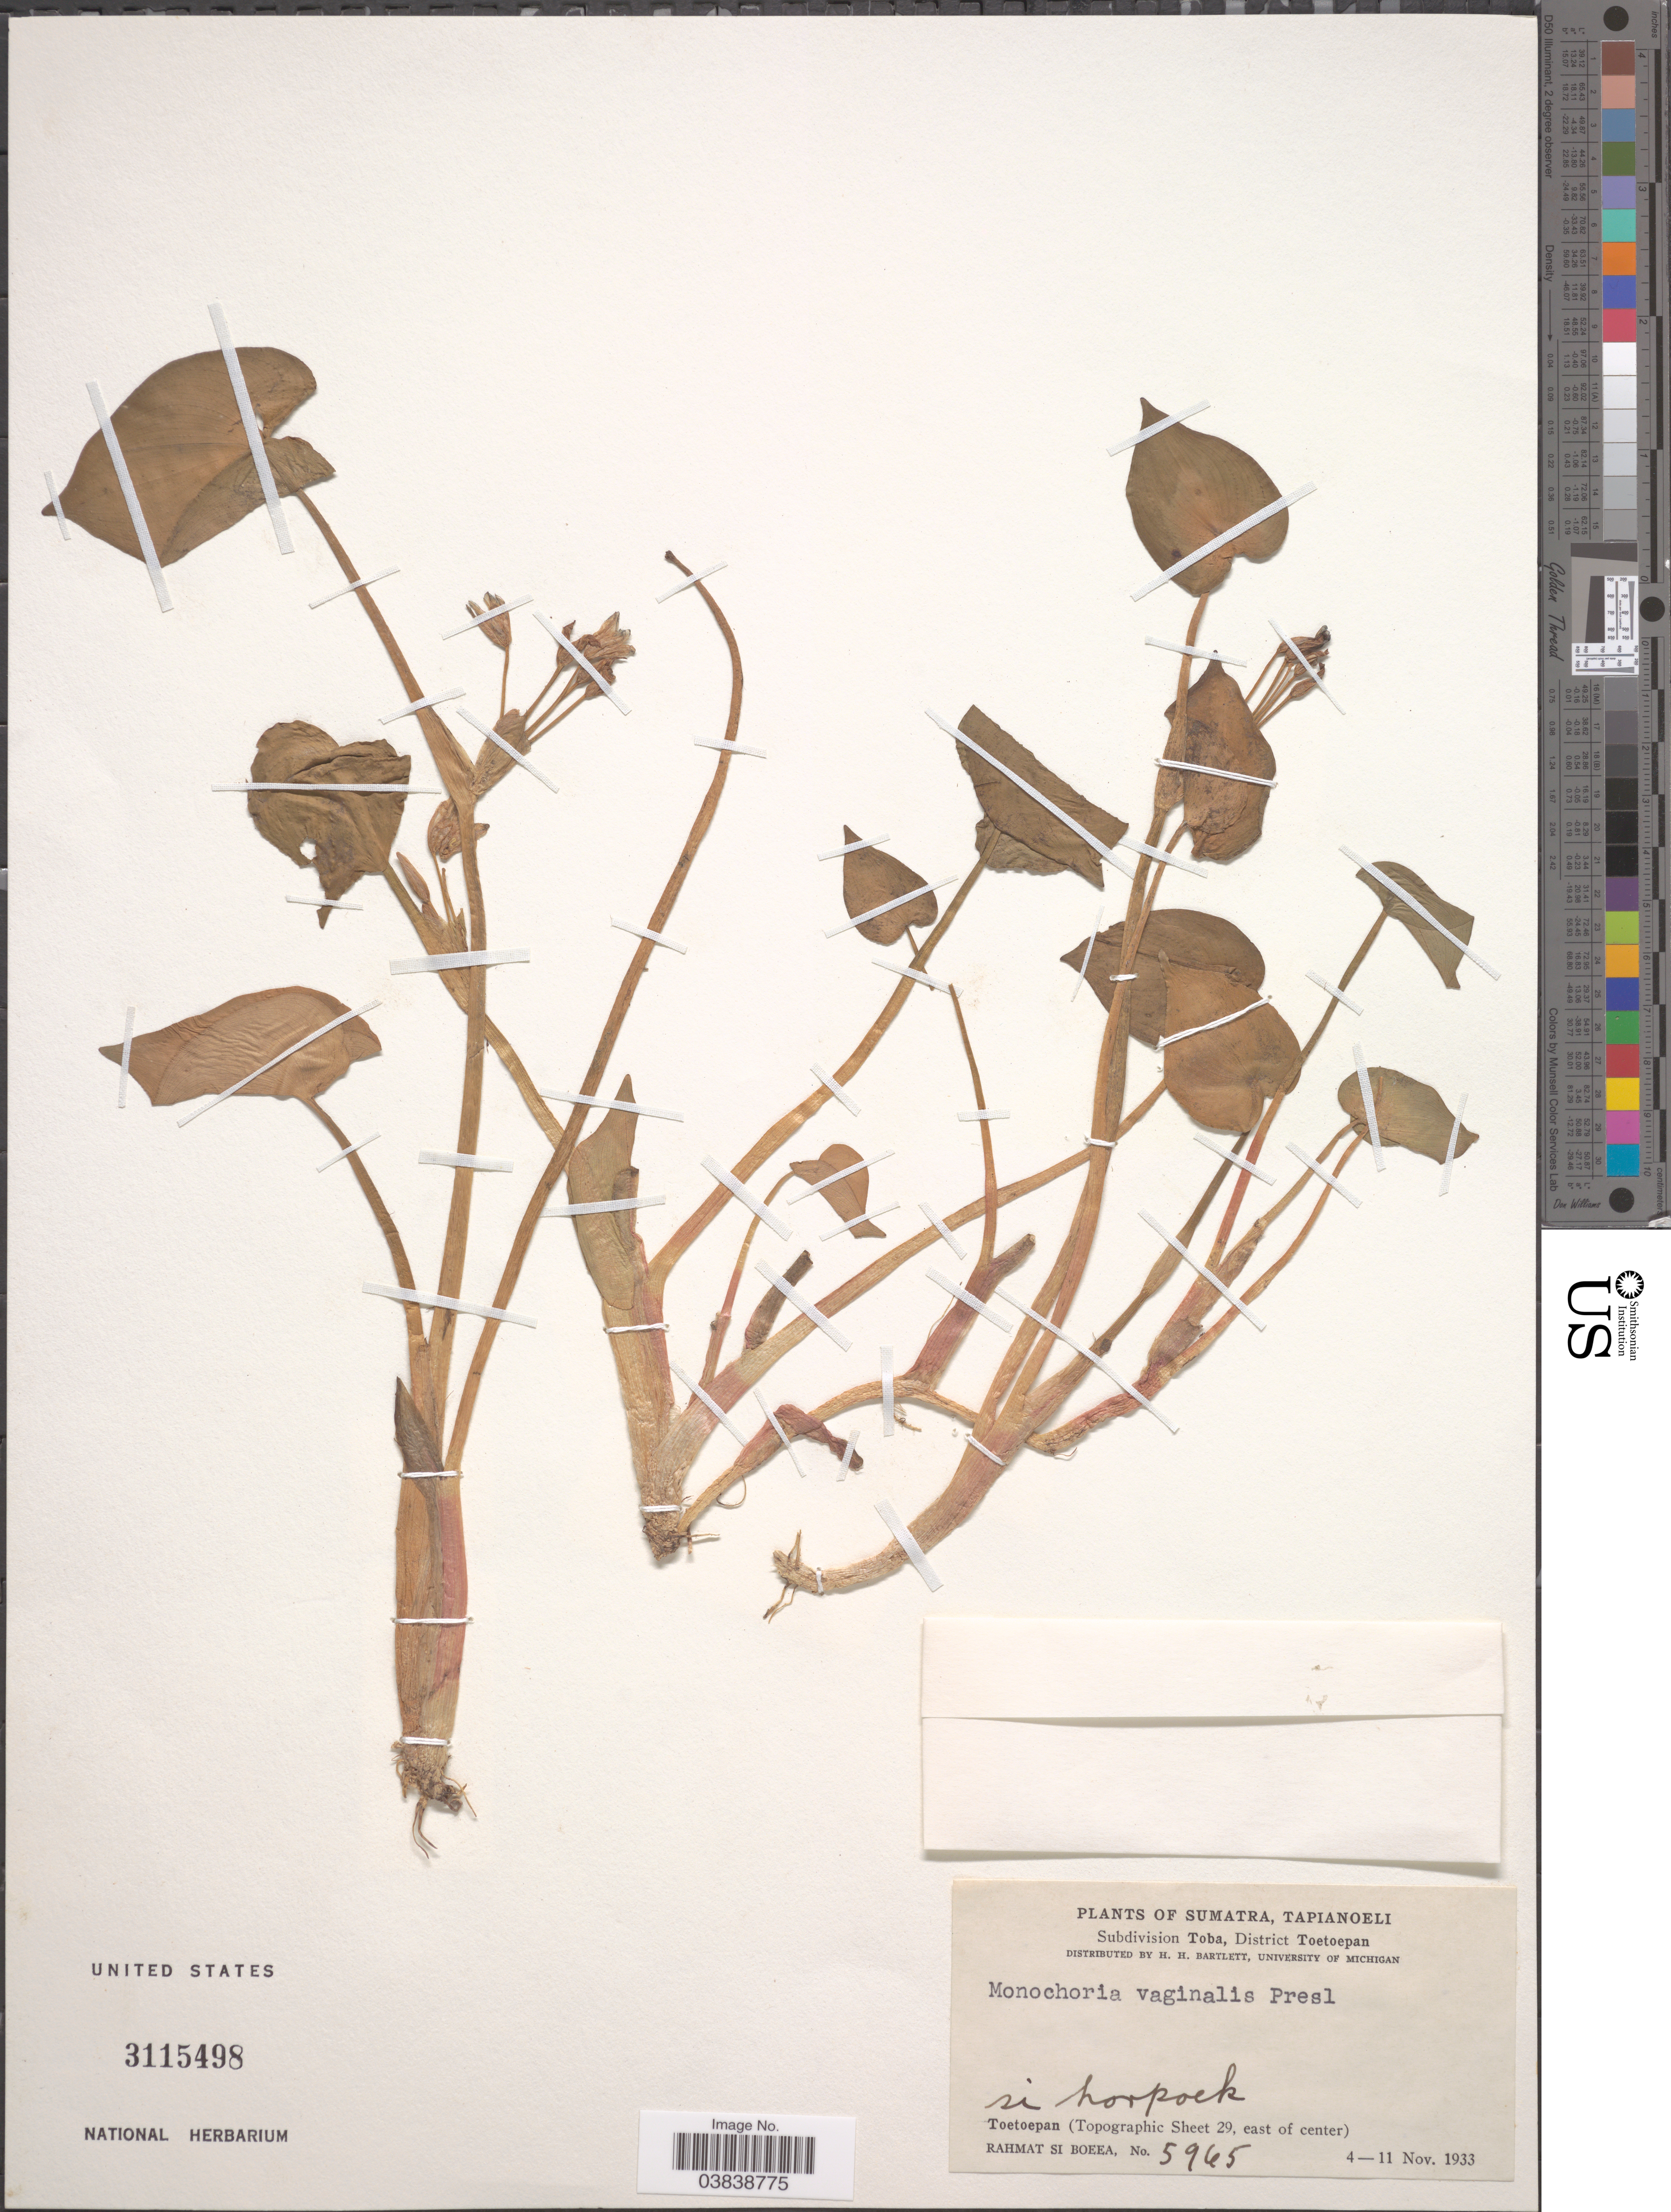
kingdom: Plantae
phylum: Tracheophyta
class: Liliopsida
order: Commelinales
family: Pontederiaceae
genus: Monochoria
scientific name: Monochoria vaginalis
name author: (Burm. f.) C. Presl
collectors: Rahmat Si Boeea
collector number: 5965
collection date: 1933-11-04/1933-11-11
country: Indonesia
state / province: Sumatra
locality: Sumatra, Tapianoeli. Subdivision Toba, District Toetoepan. Toetoepan (Topographic Sheet 29, east of center).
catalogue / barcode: US 3115498